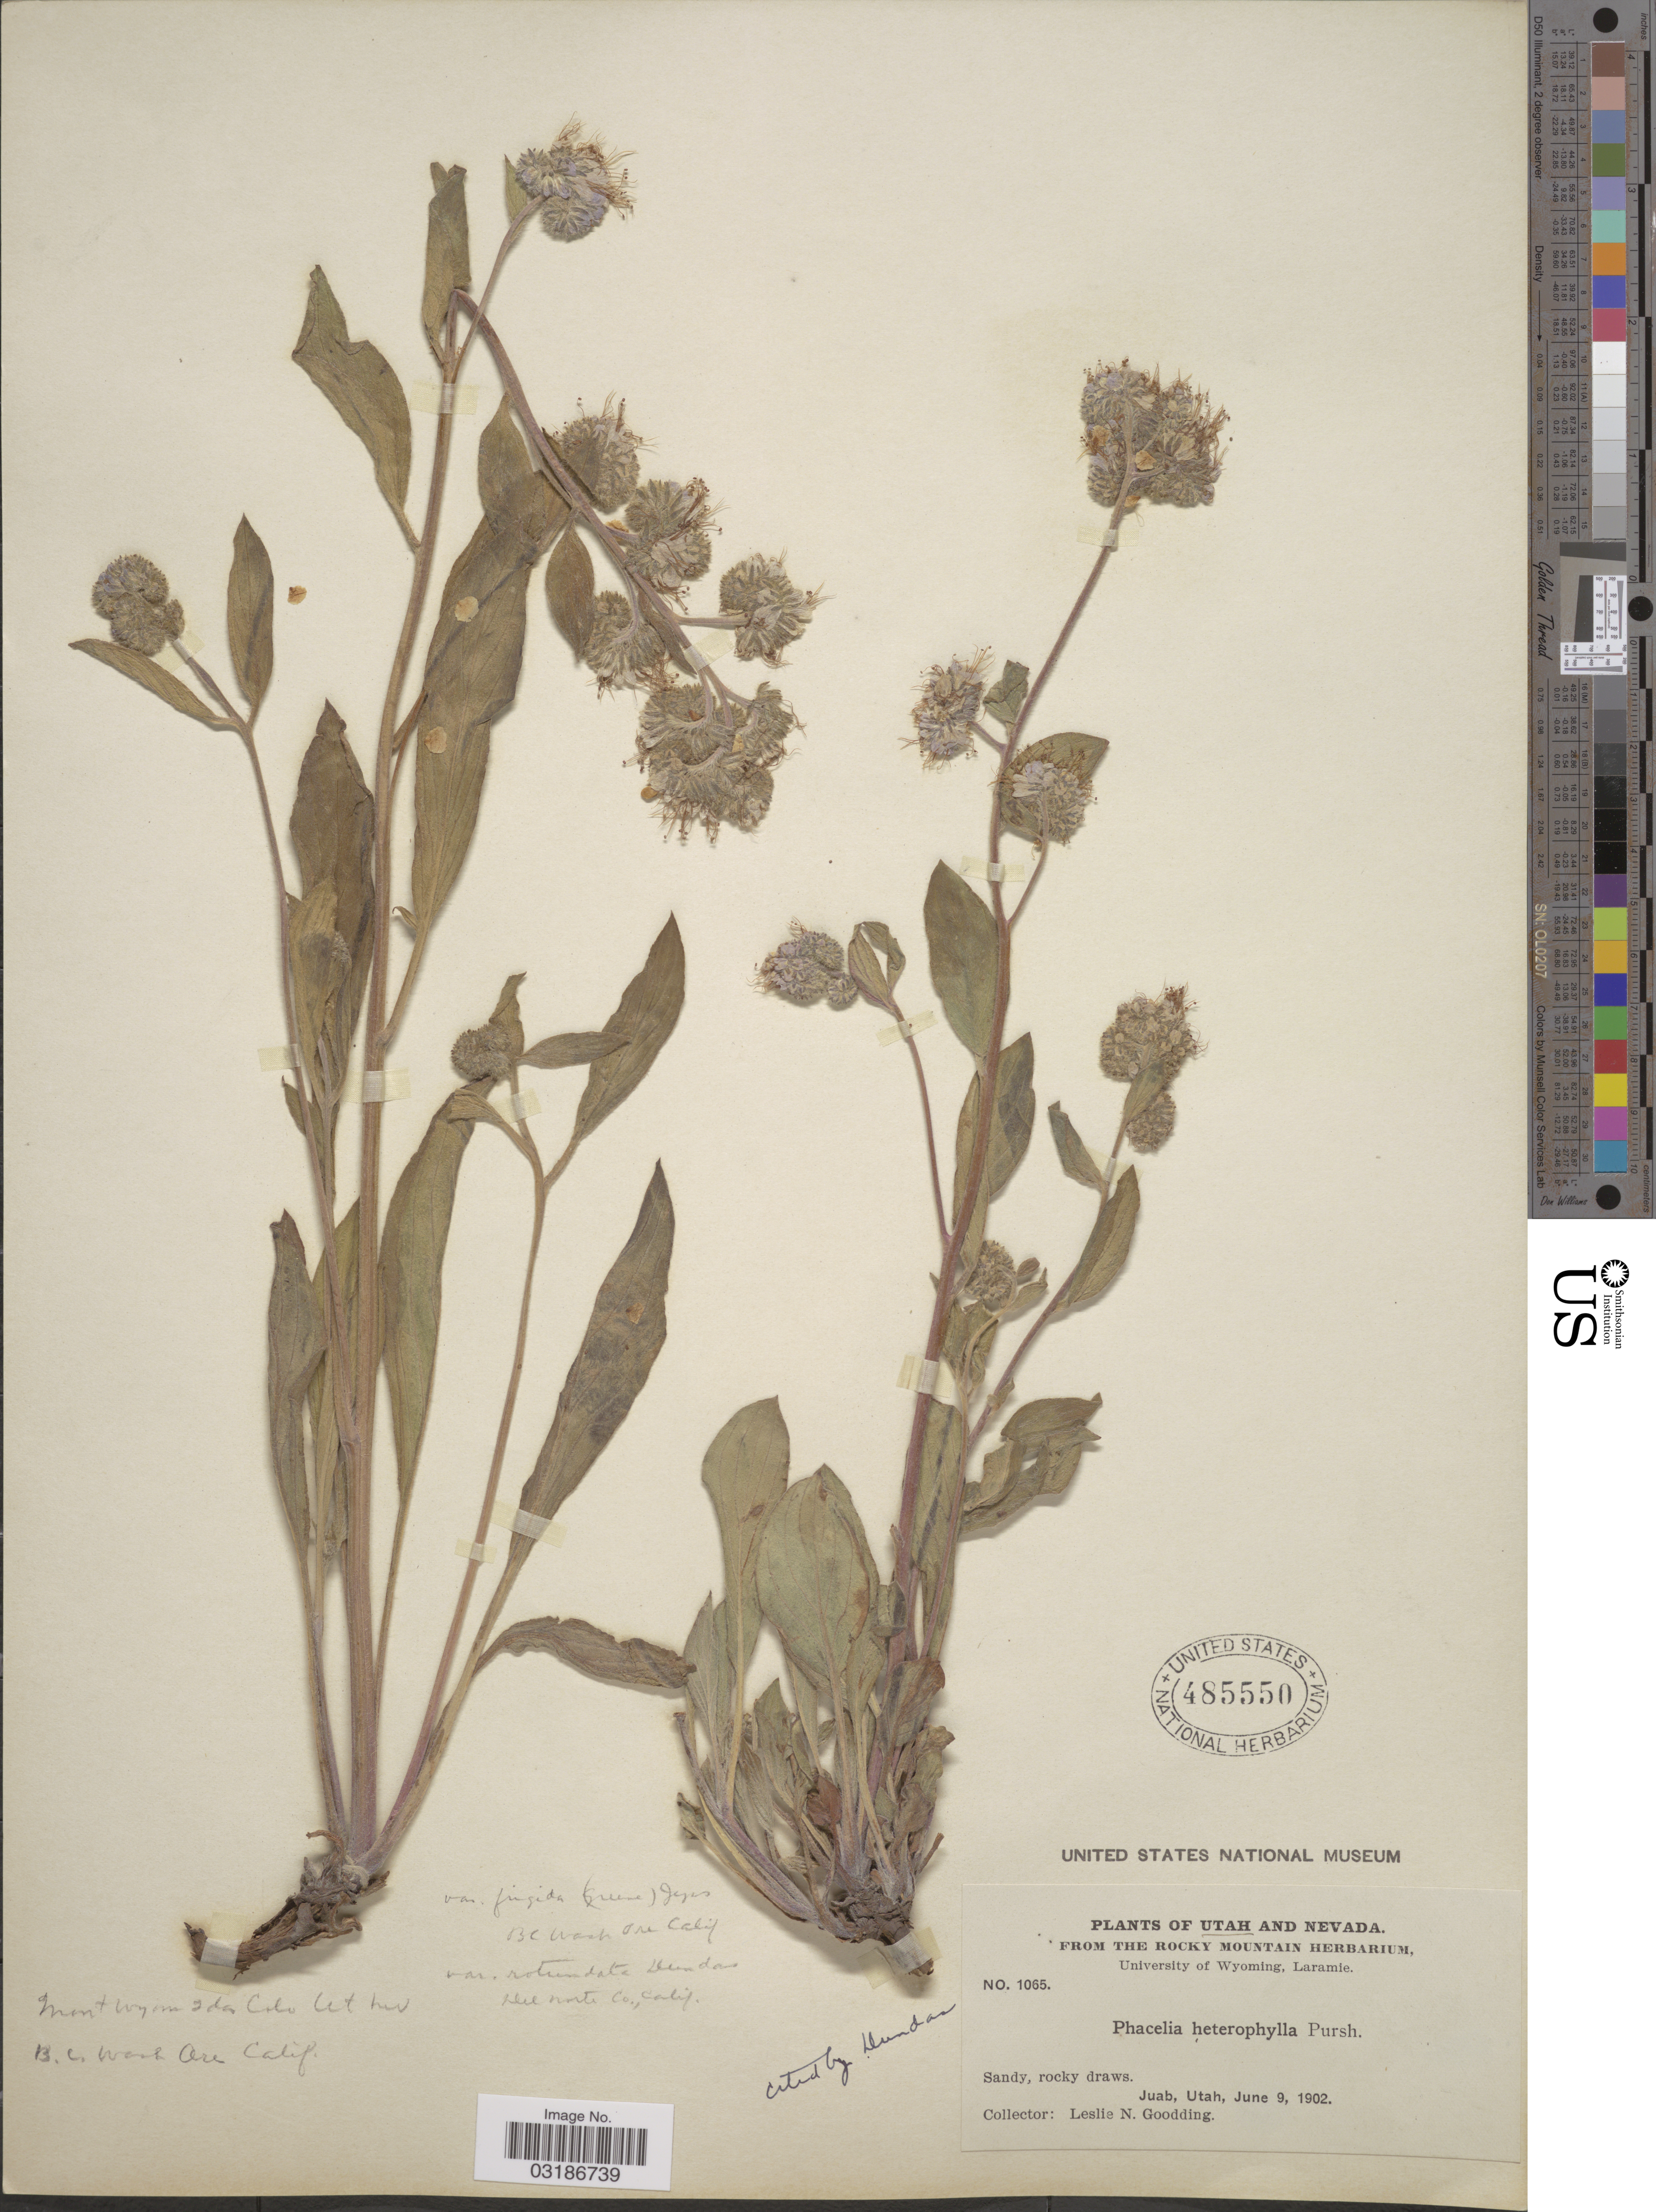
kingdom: Plantae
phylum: Tracheophyta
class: Magnoliopsida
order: Boraginales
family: Hydrophyllaceae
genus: Phacelia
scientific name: Phacelia heterophylla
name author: Pursh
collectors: L. N. Goodding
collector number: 1065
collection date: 1902-06-09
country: United States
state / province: Utah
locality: Juab.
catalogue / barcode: US 485550